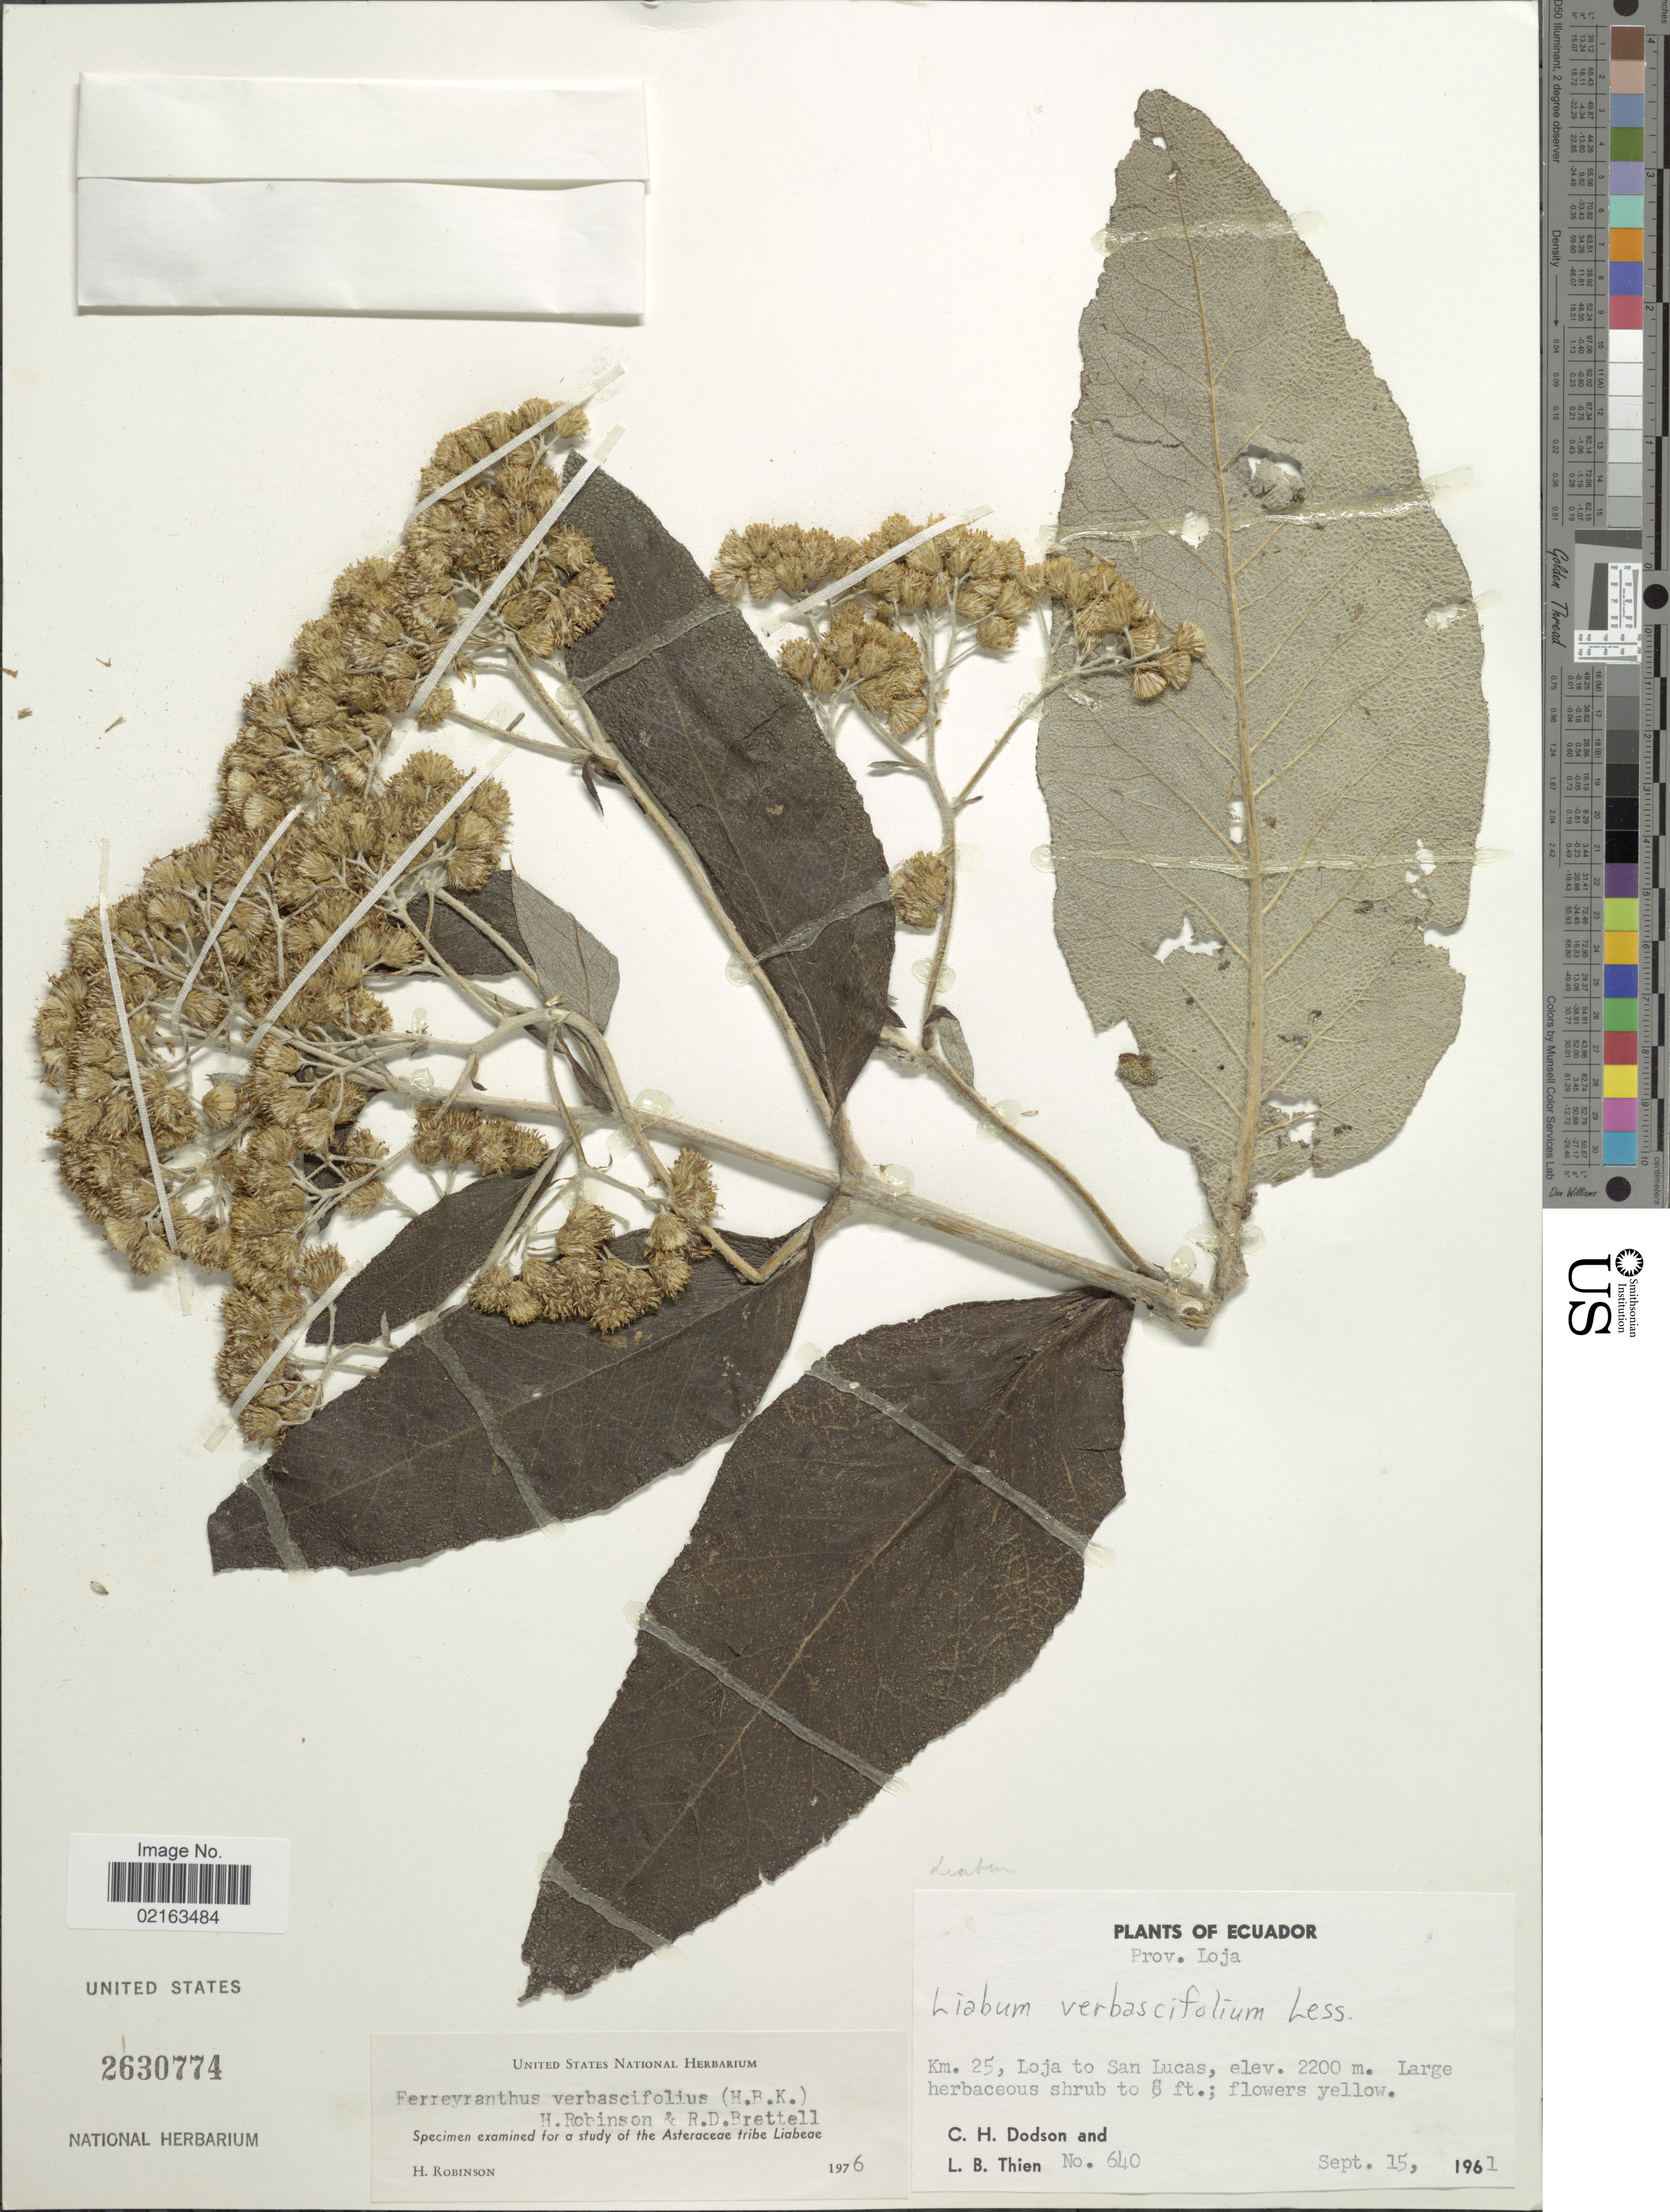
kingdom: Plantae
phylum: Tracheophyta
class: Magnoliopsida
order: Asterales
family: Asteraceae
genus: Ferreyranthus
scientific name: Ferreyranthus verbascifolius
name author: (Kunth) H. Rob. & Brettell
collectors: C. H. Dodson & L. Thien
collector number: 640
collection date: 1961-09-15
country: Ecuador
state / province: Loja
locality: Prov. Loja. Km. 25, Loja to San Lucas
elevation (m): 2200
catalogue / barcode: US 2630774